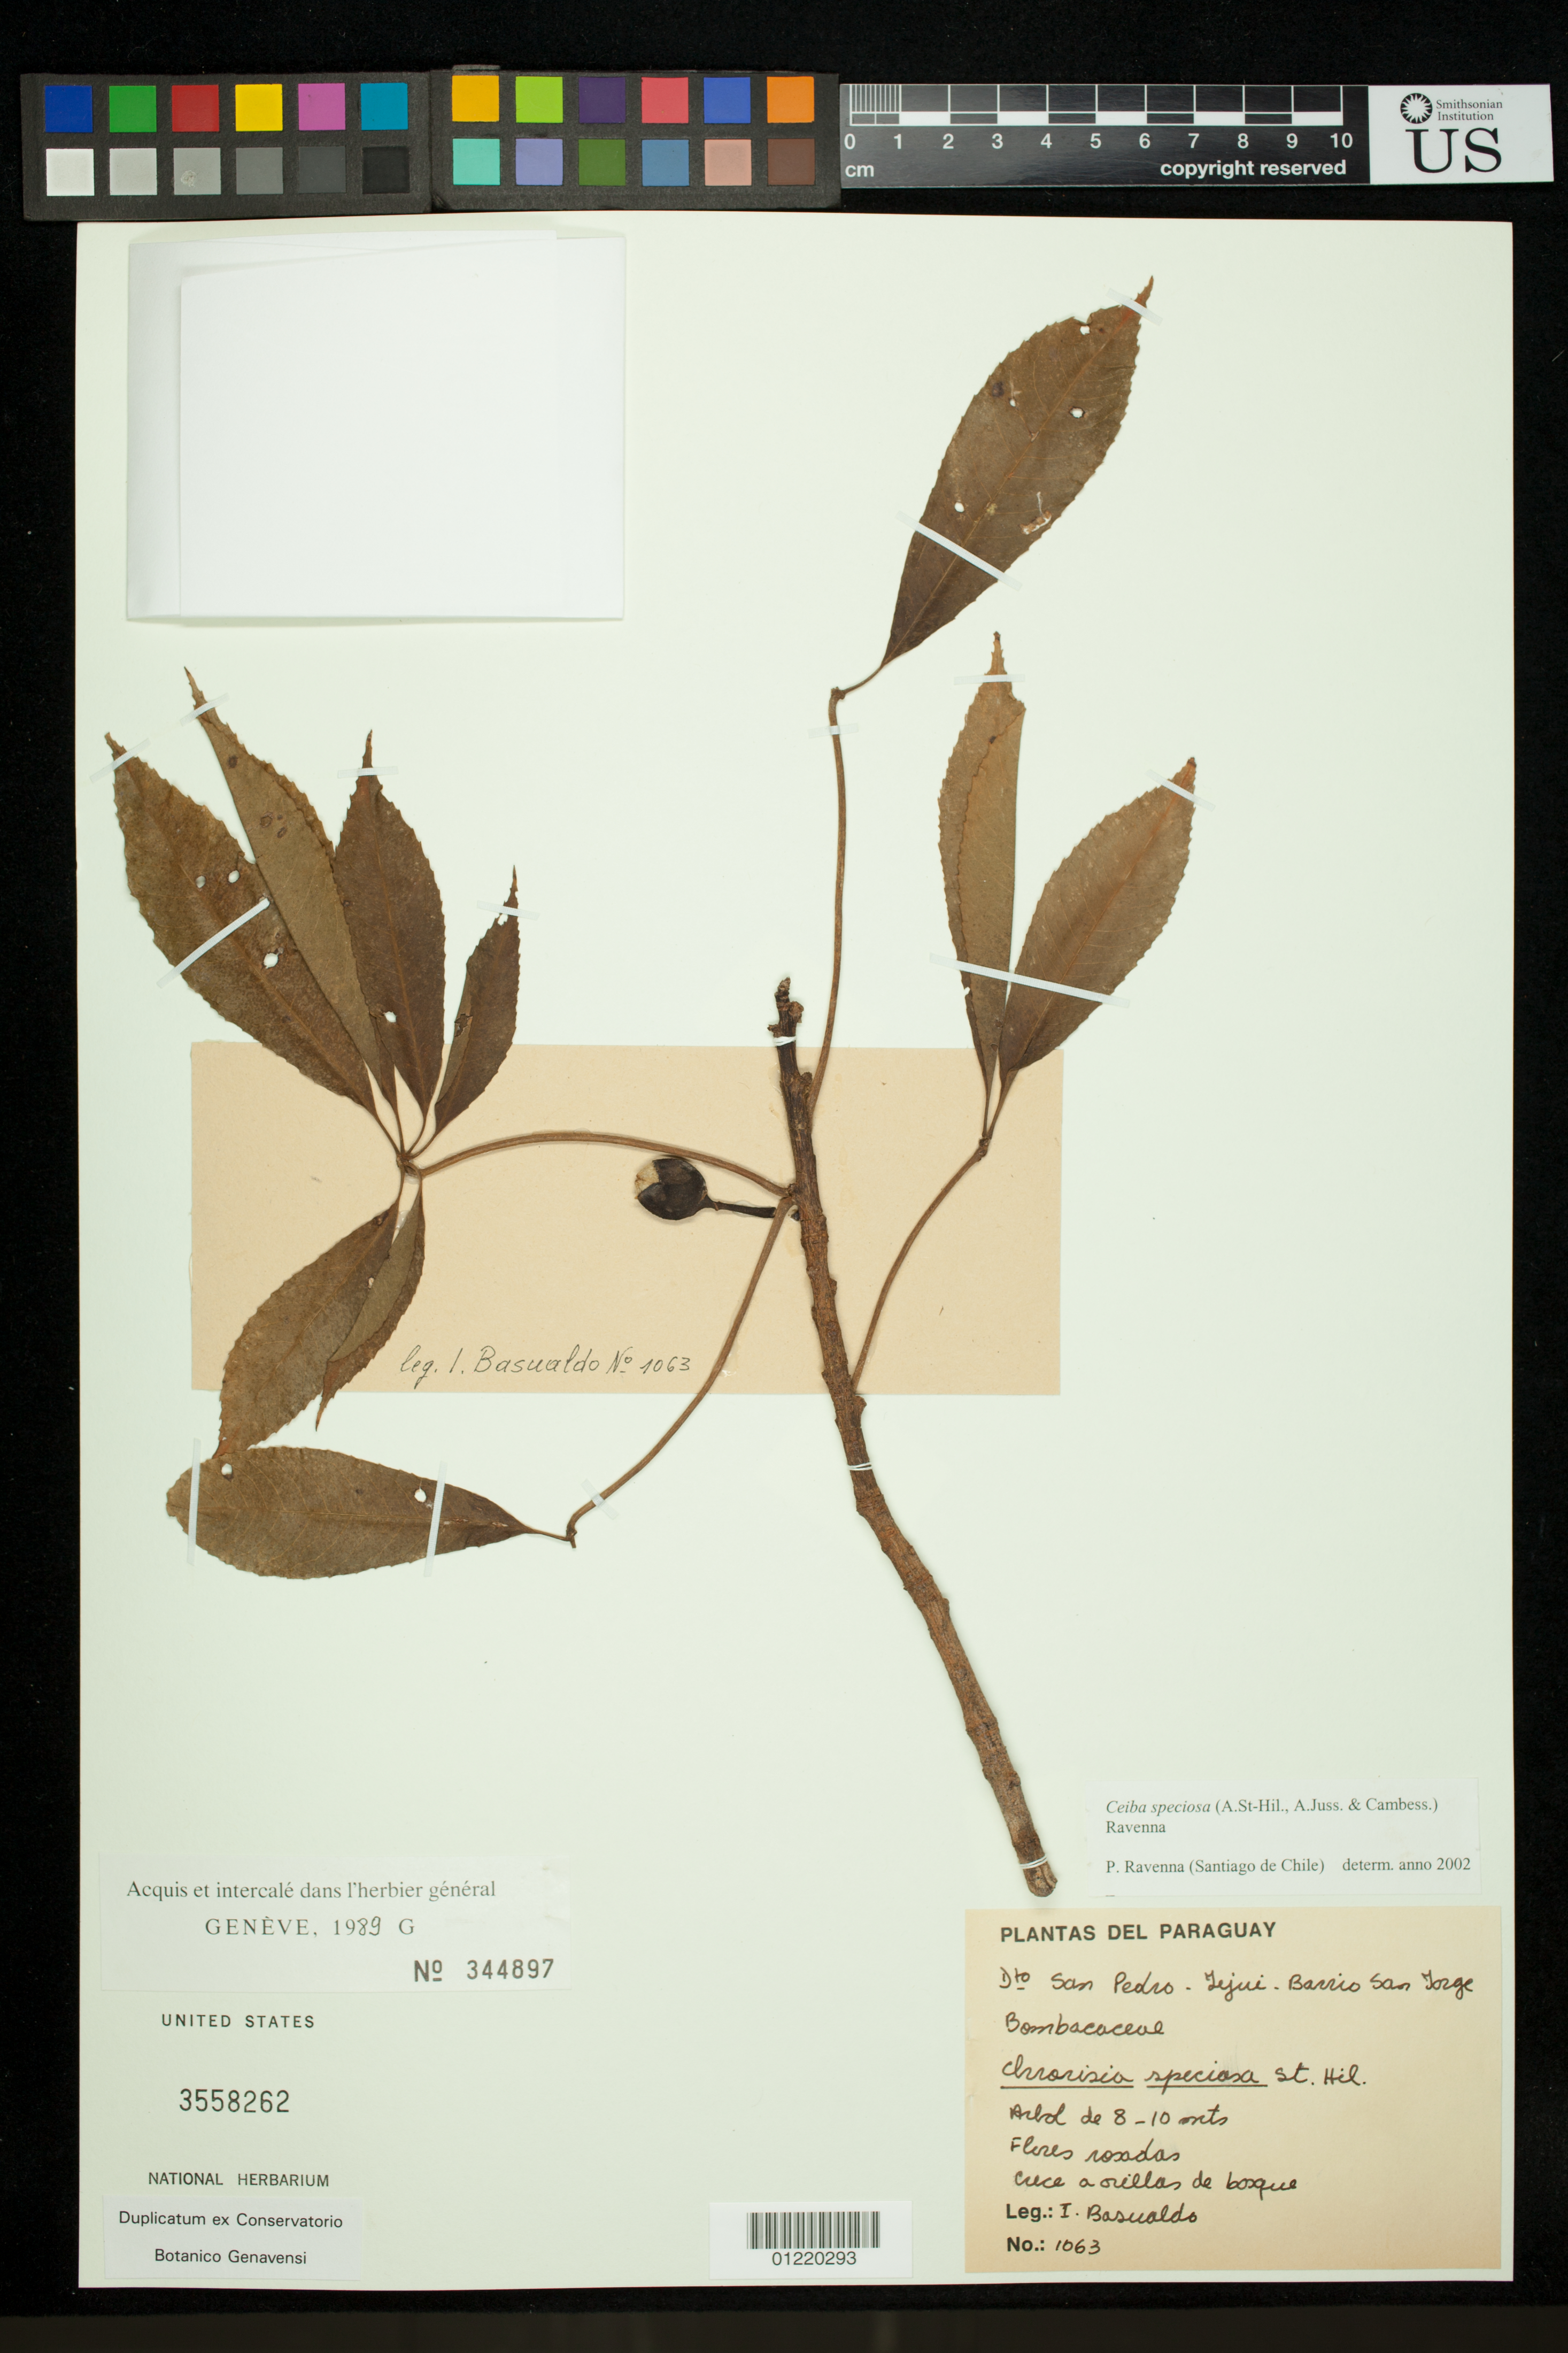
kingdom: Plantae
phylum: Tracheophyta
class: Magnoliopsida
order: Malvales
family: Malvaceae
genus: Ceiba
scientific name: Ceiba speciosa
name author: (A. St.-Hil.) Ravenna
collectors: I. Basualdo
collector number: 1063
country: Paraguay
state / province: San Pedro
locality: Jejui - Barrio San Jorge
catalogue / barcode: US 3558262